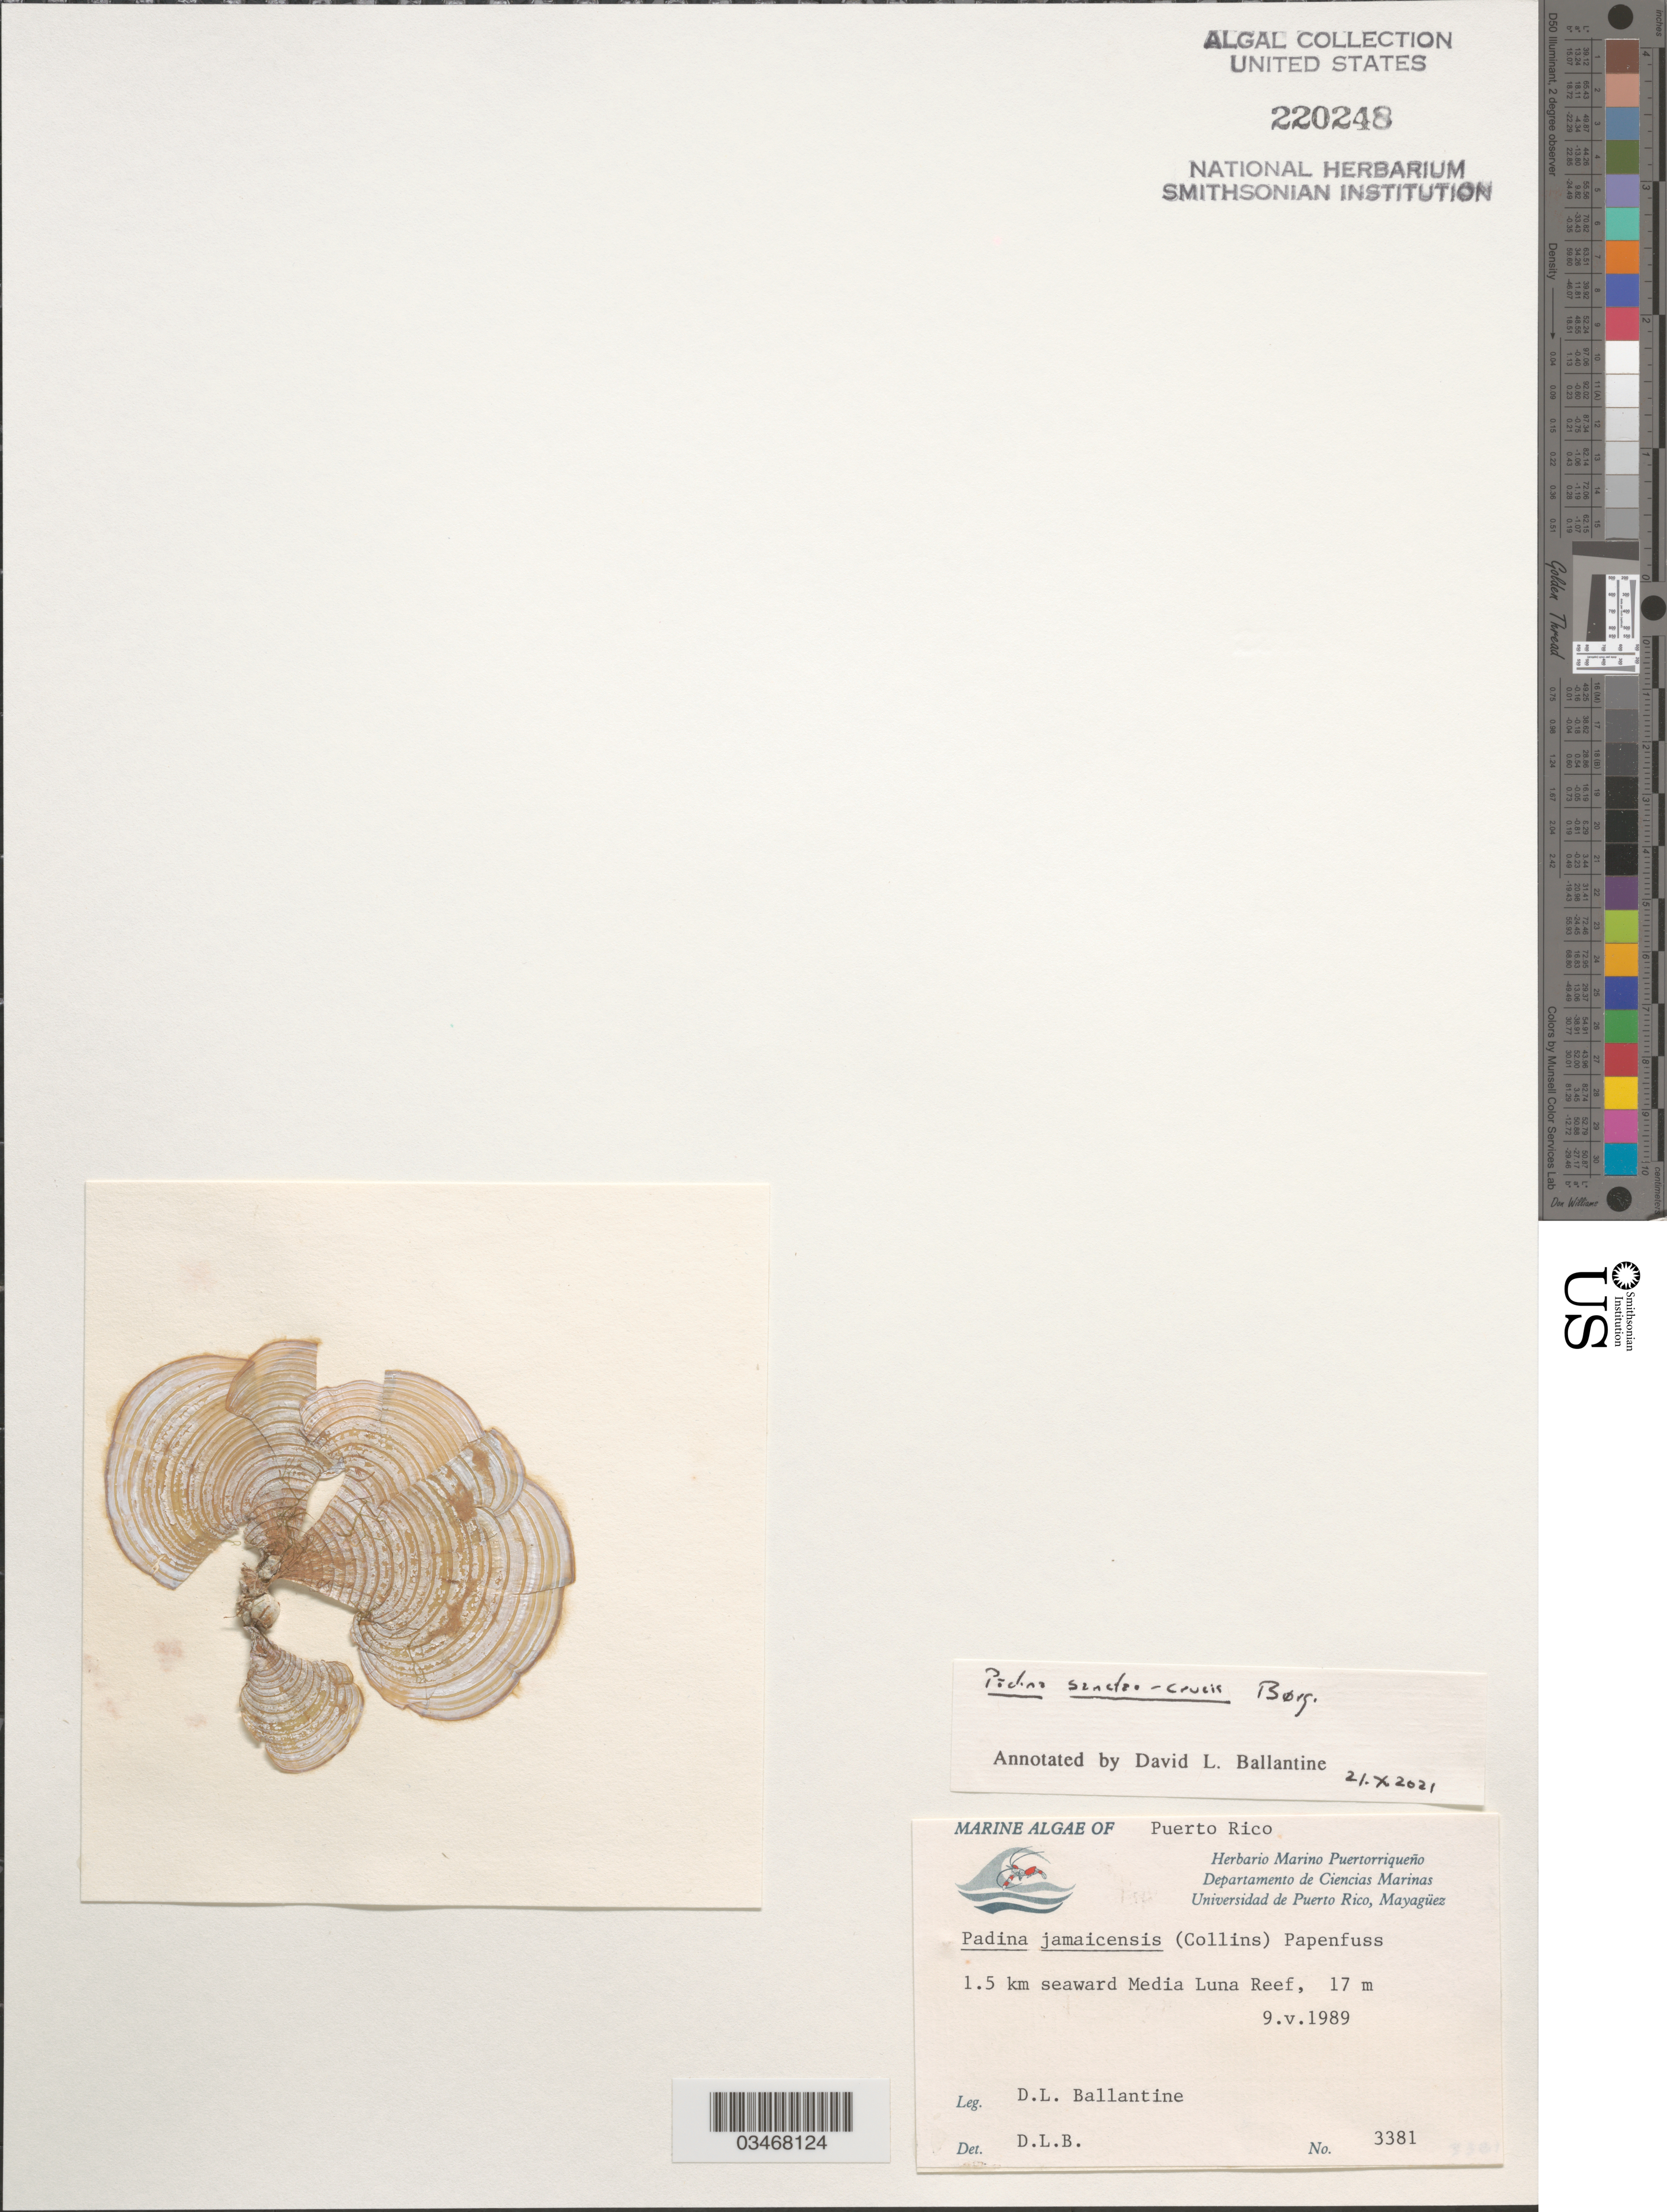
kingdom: Chromista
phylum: Ochrophyta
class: Phaeophyceae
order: Dictyotales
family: Dictyotaceae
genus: Padina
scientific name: Padina sanctae-crucis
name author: Børgesen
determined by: Ballantine, D. L.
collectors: D.L. Ballantine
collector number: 3381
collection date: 1989-05-09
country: Puerto Rico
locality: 1.5 km seaward Media Luna Reef.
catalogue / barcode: US 220248